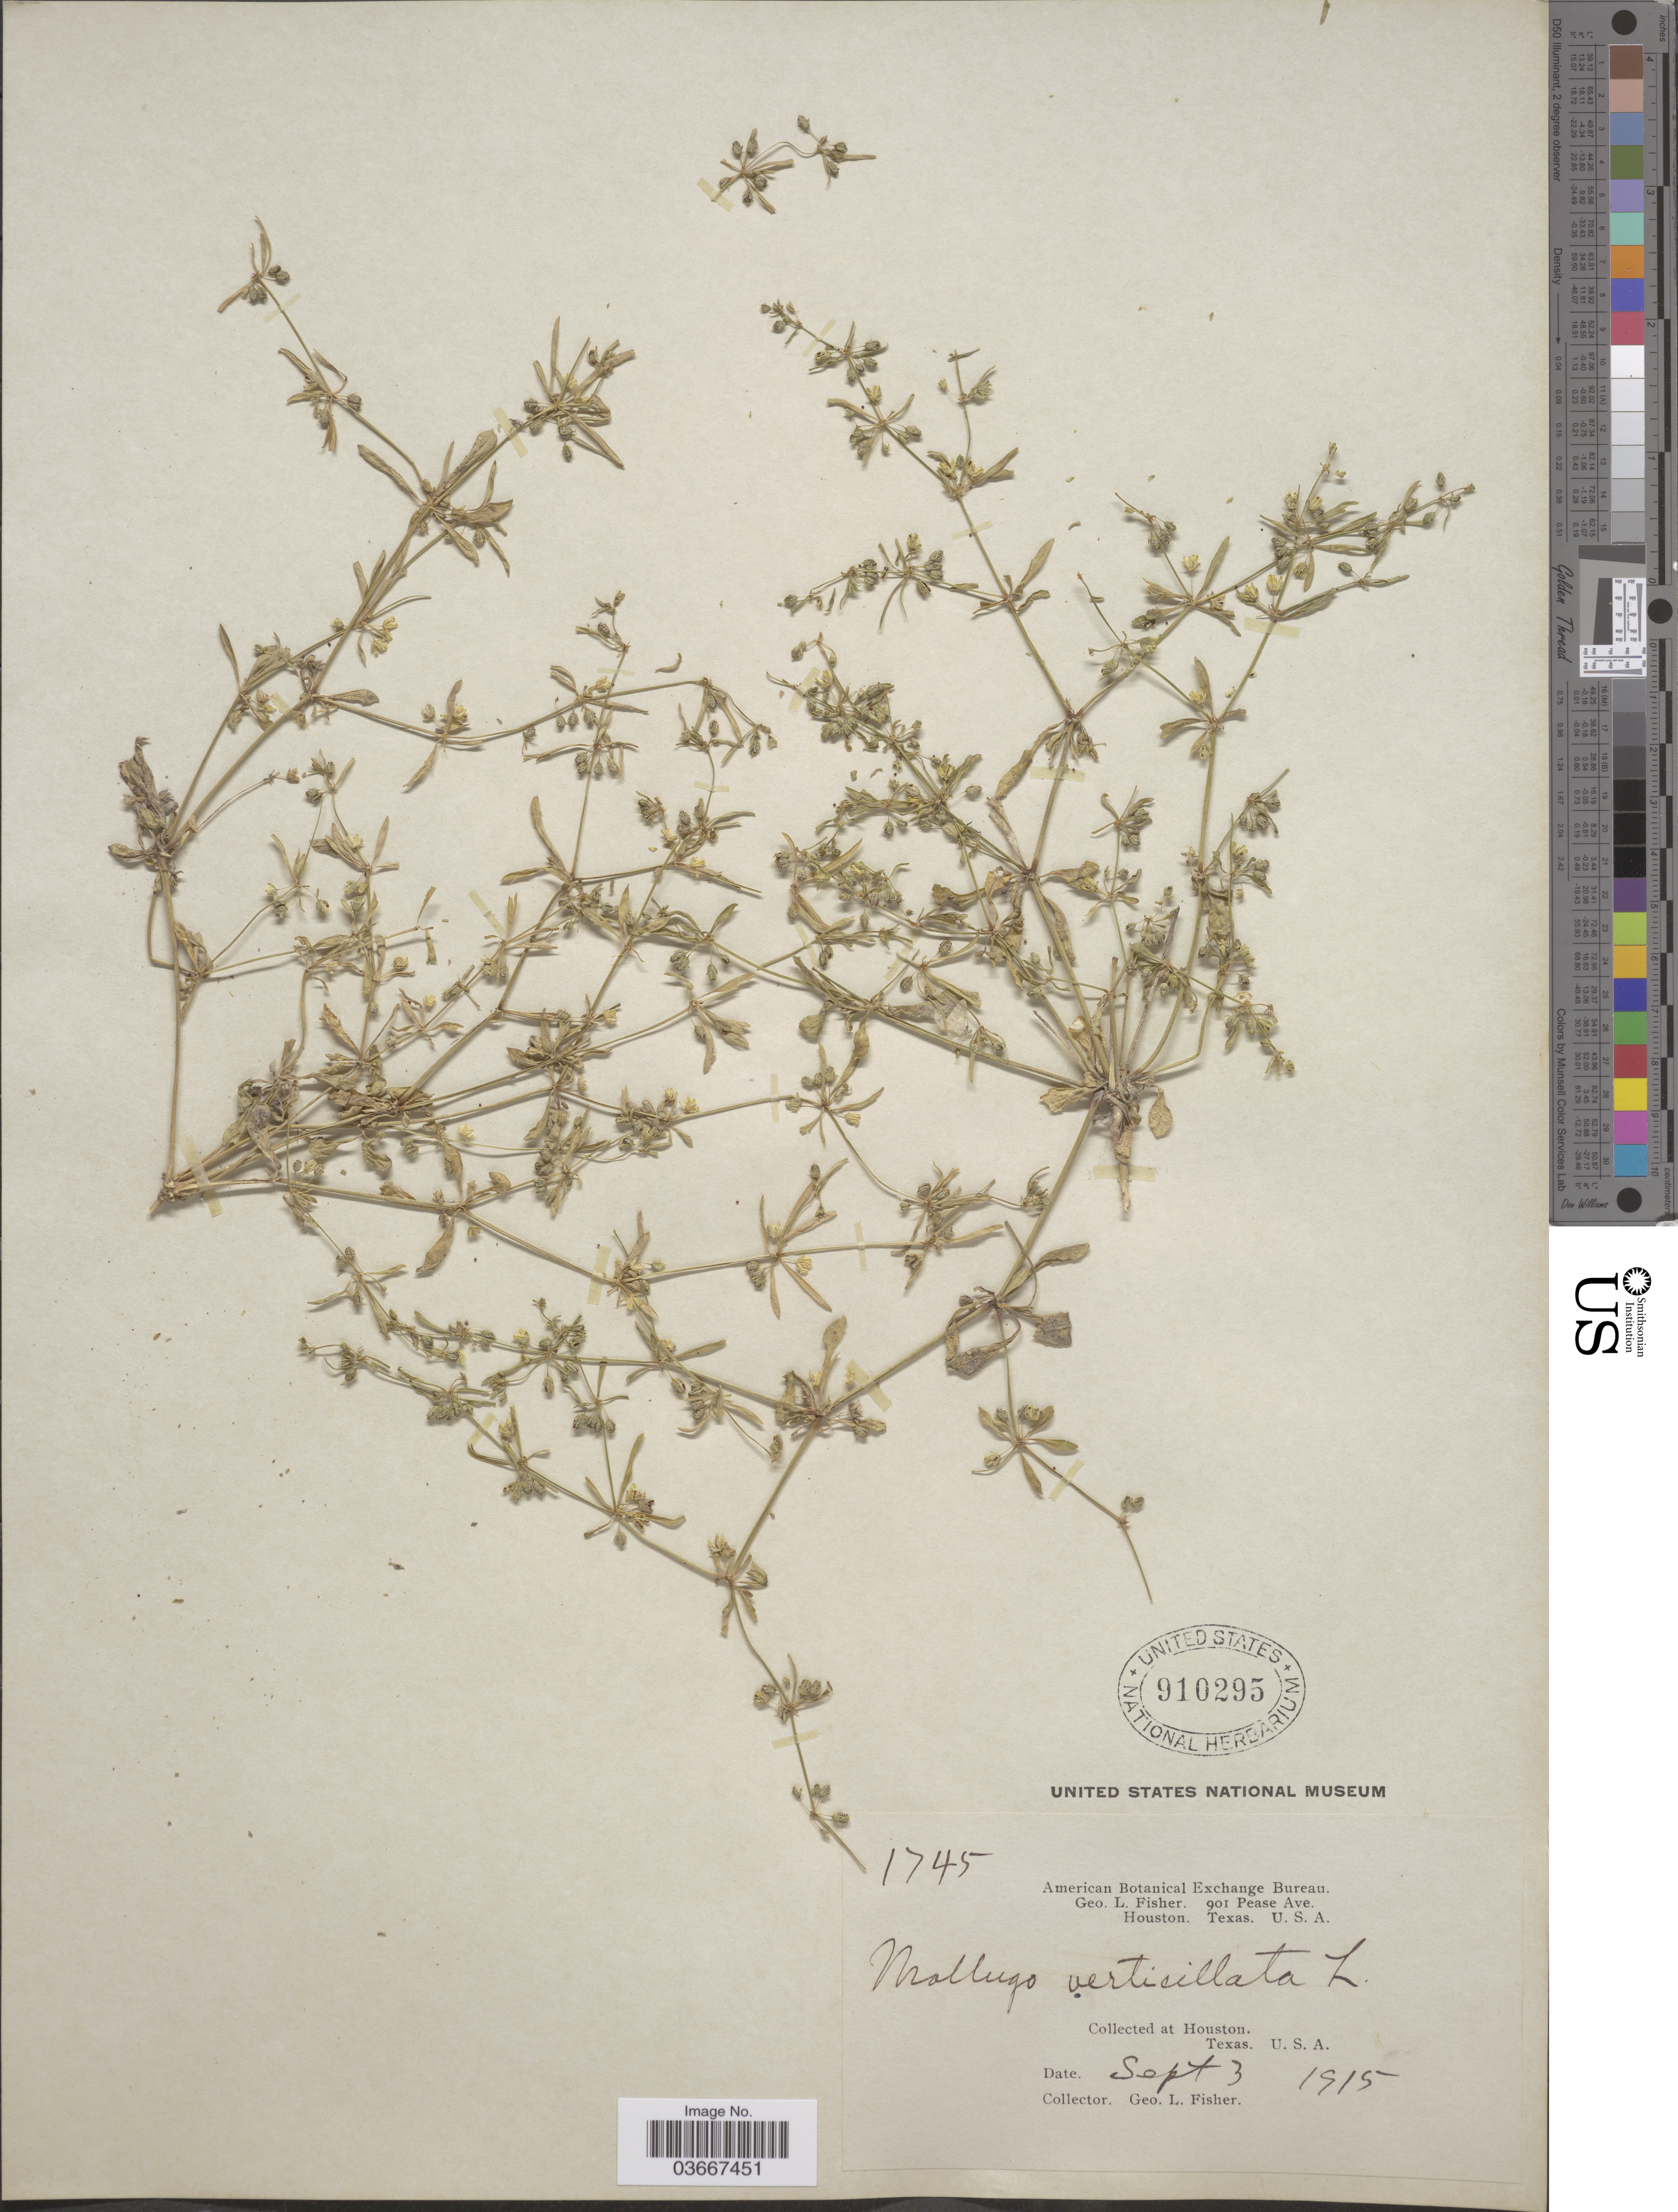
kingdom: Plantae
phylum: Tracheophyta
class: Magnoliopsida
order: Caryophyllales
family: Molluginaceae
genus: Mollugo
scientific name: Mollugo verticillata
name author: L.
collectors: G. L. Fisher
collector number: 1745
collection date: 1915-09-03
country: United States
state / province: Texas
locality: Houston.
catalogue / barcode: US 910295